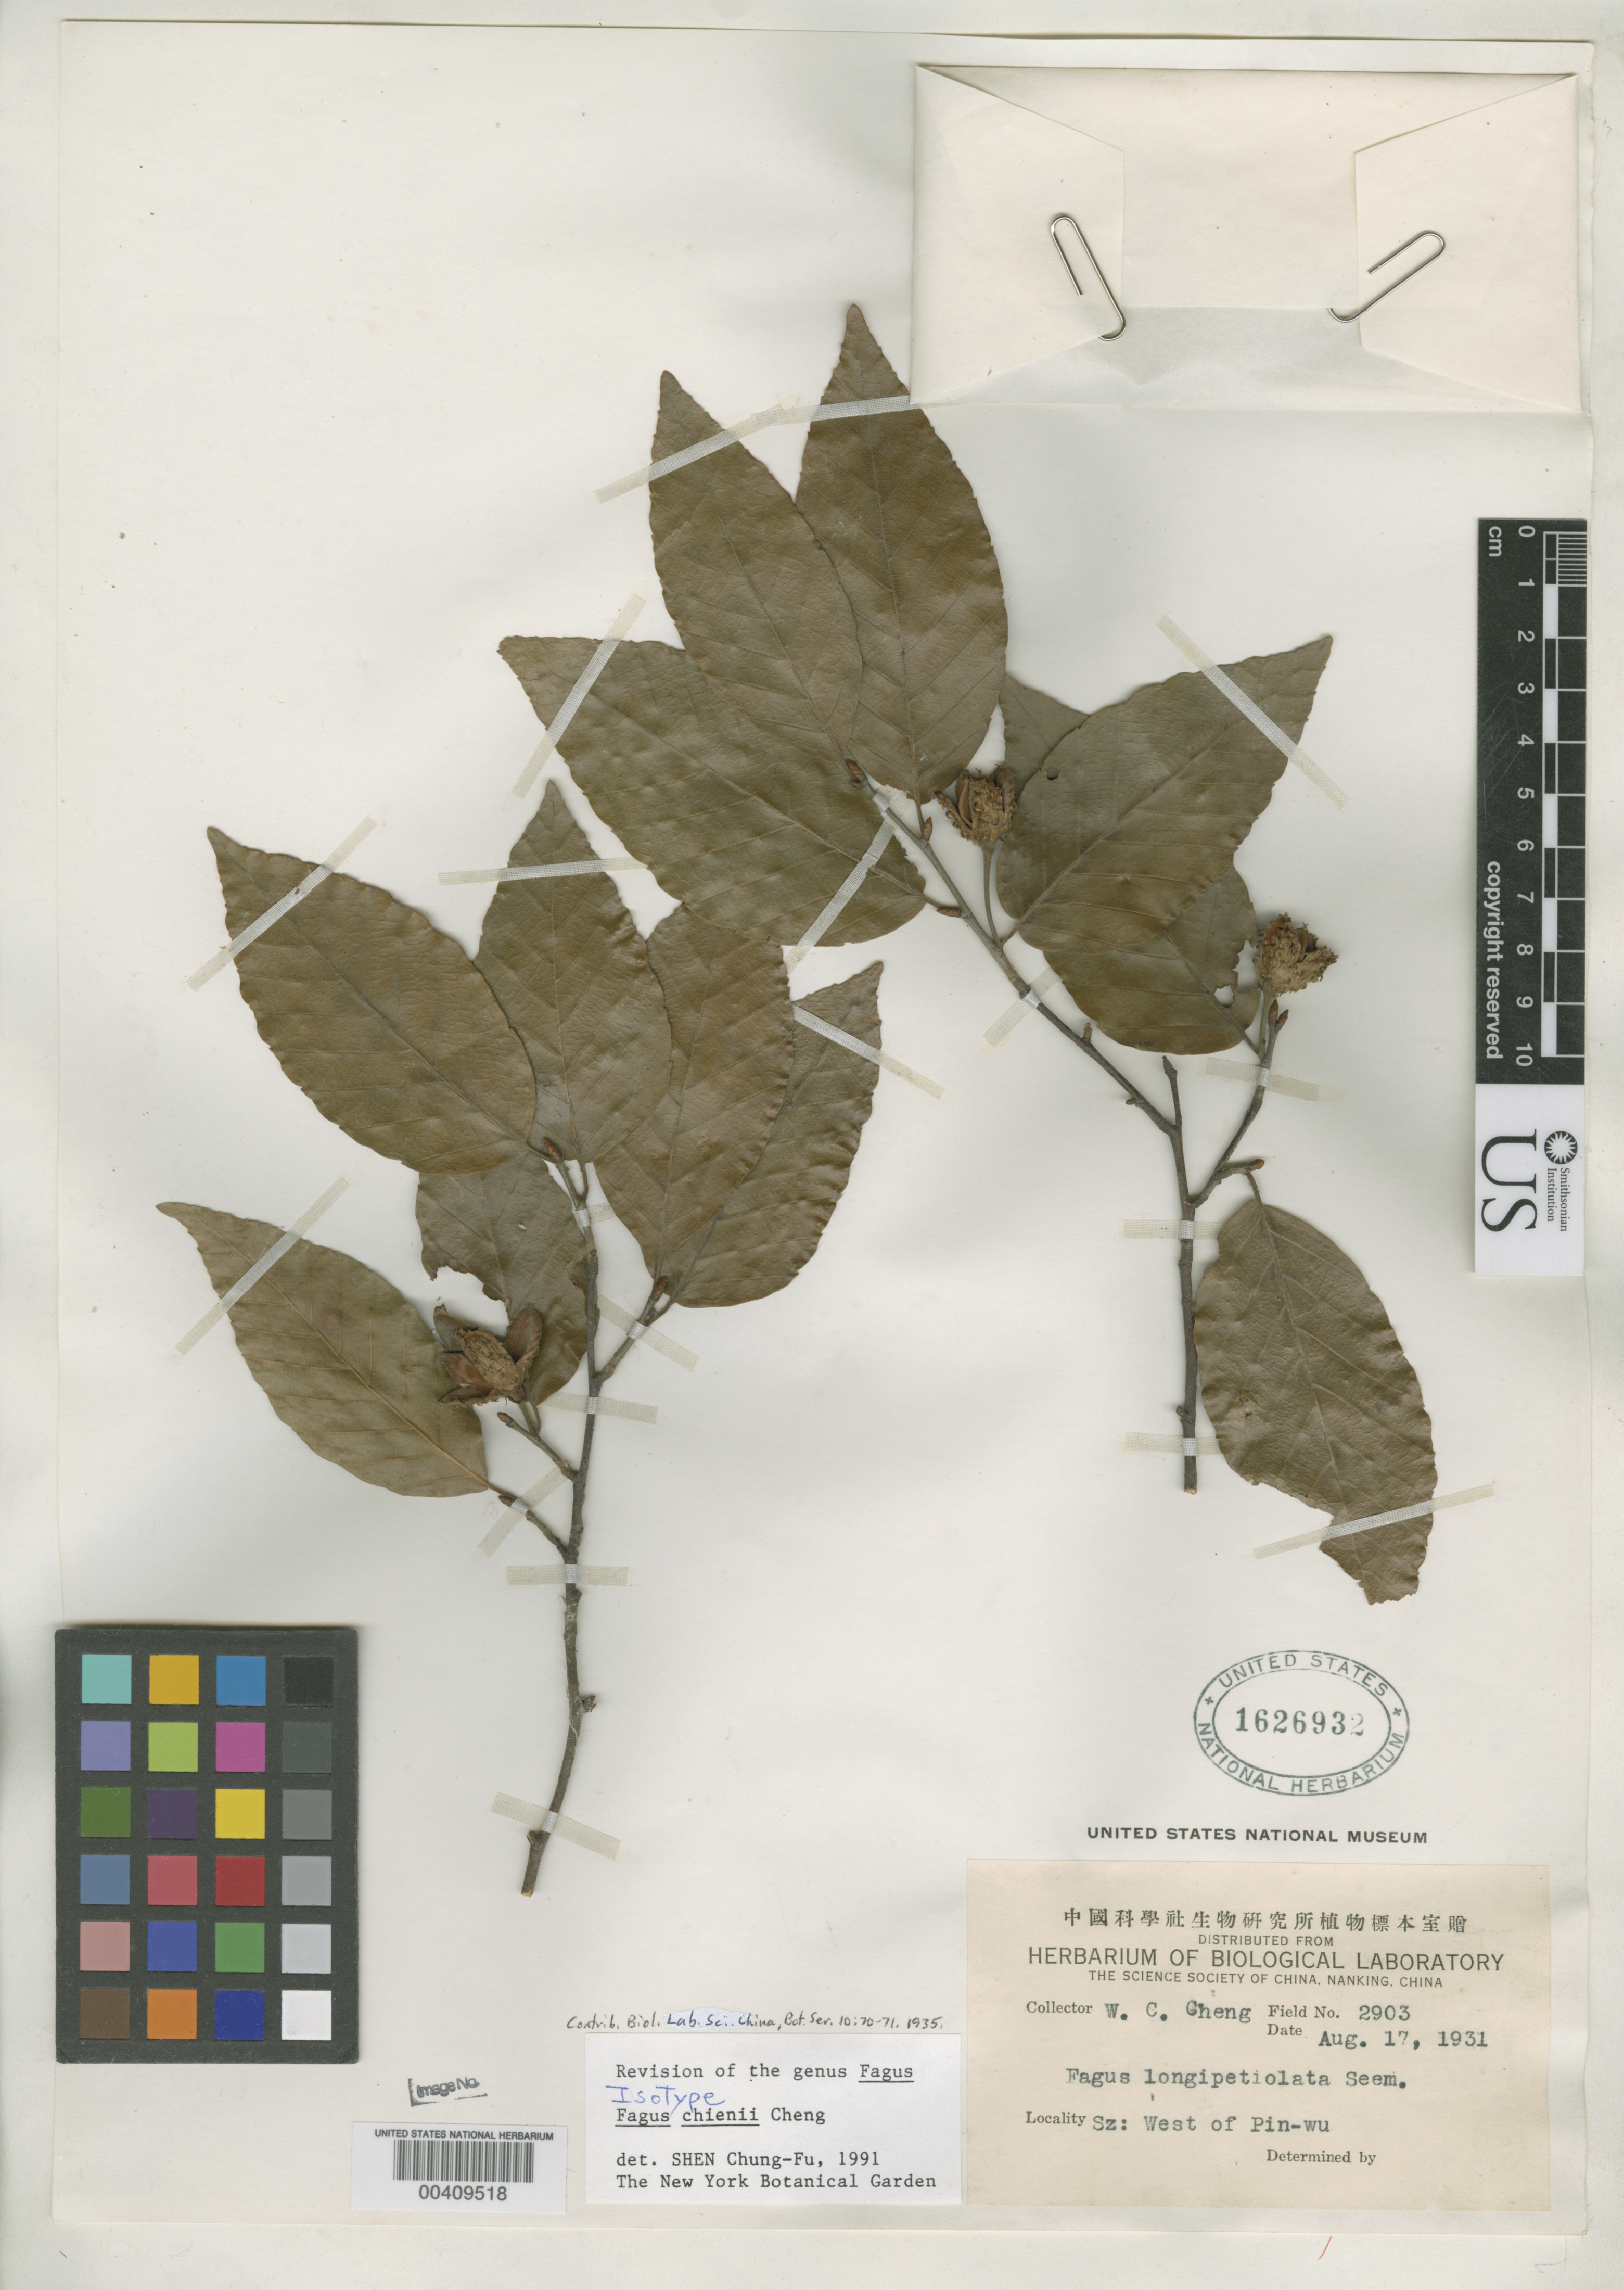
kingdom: Plantae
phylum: Tracheophyta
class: Magnoliopsida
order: Fagales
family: Fagaceae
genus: Fagus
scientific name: Fagus chienii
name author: W.C. Cheng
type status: Isotype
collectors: W. C. Cheng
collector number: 2903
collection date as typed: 17 Aug 1931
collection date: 1931-08-17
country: China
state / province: Sichuan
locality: W of Pin-Wu.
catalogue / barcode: US 1626932